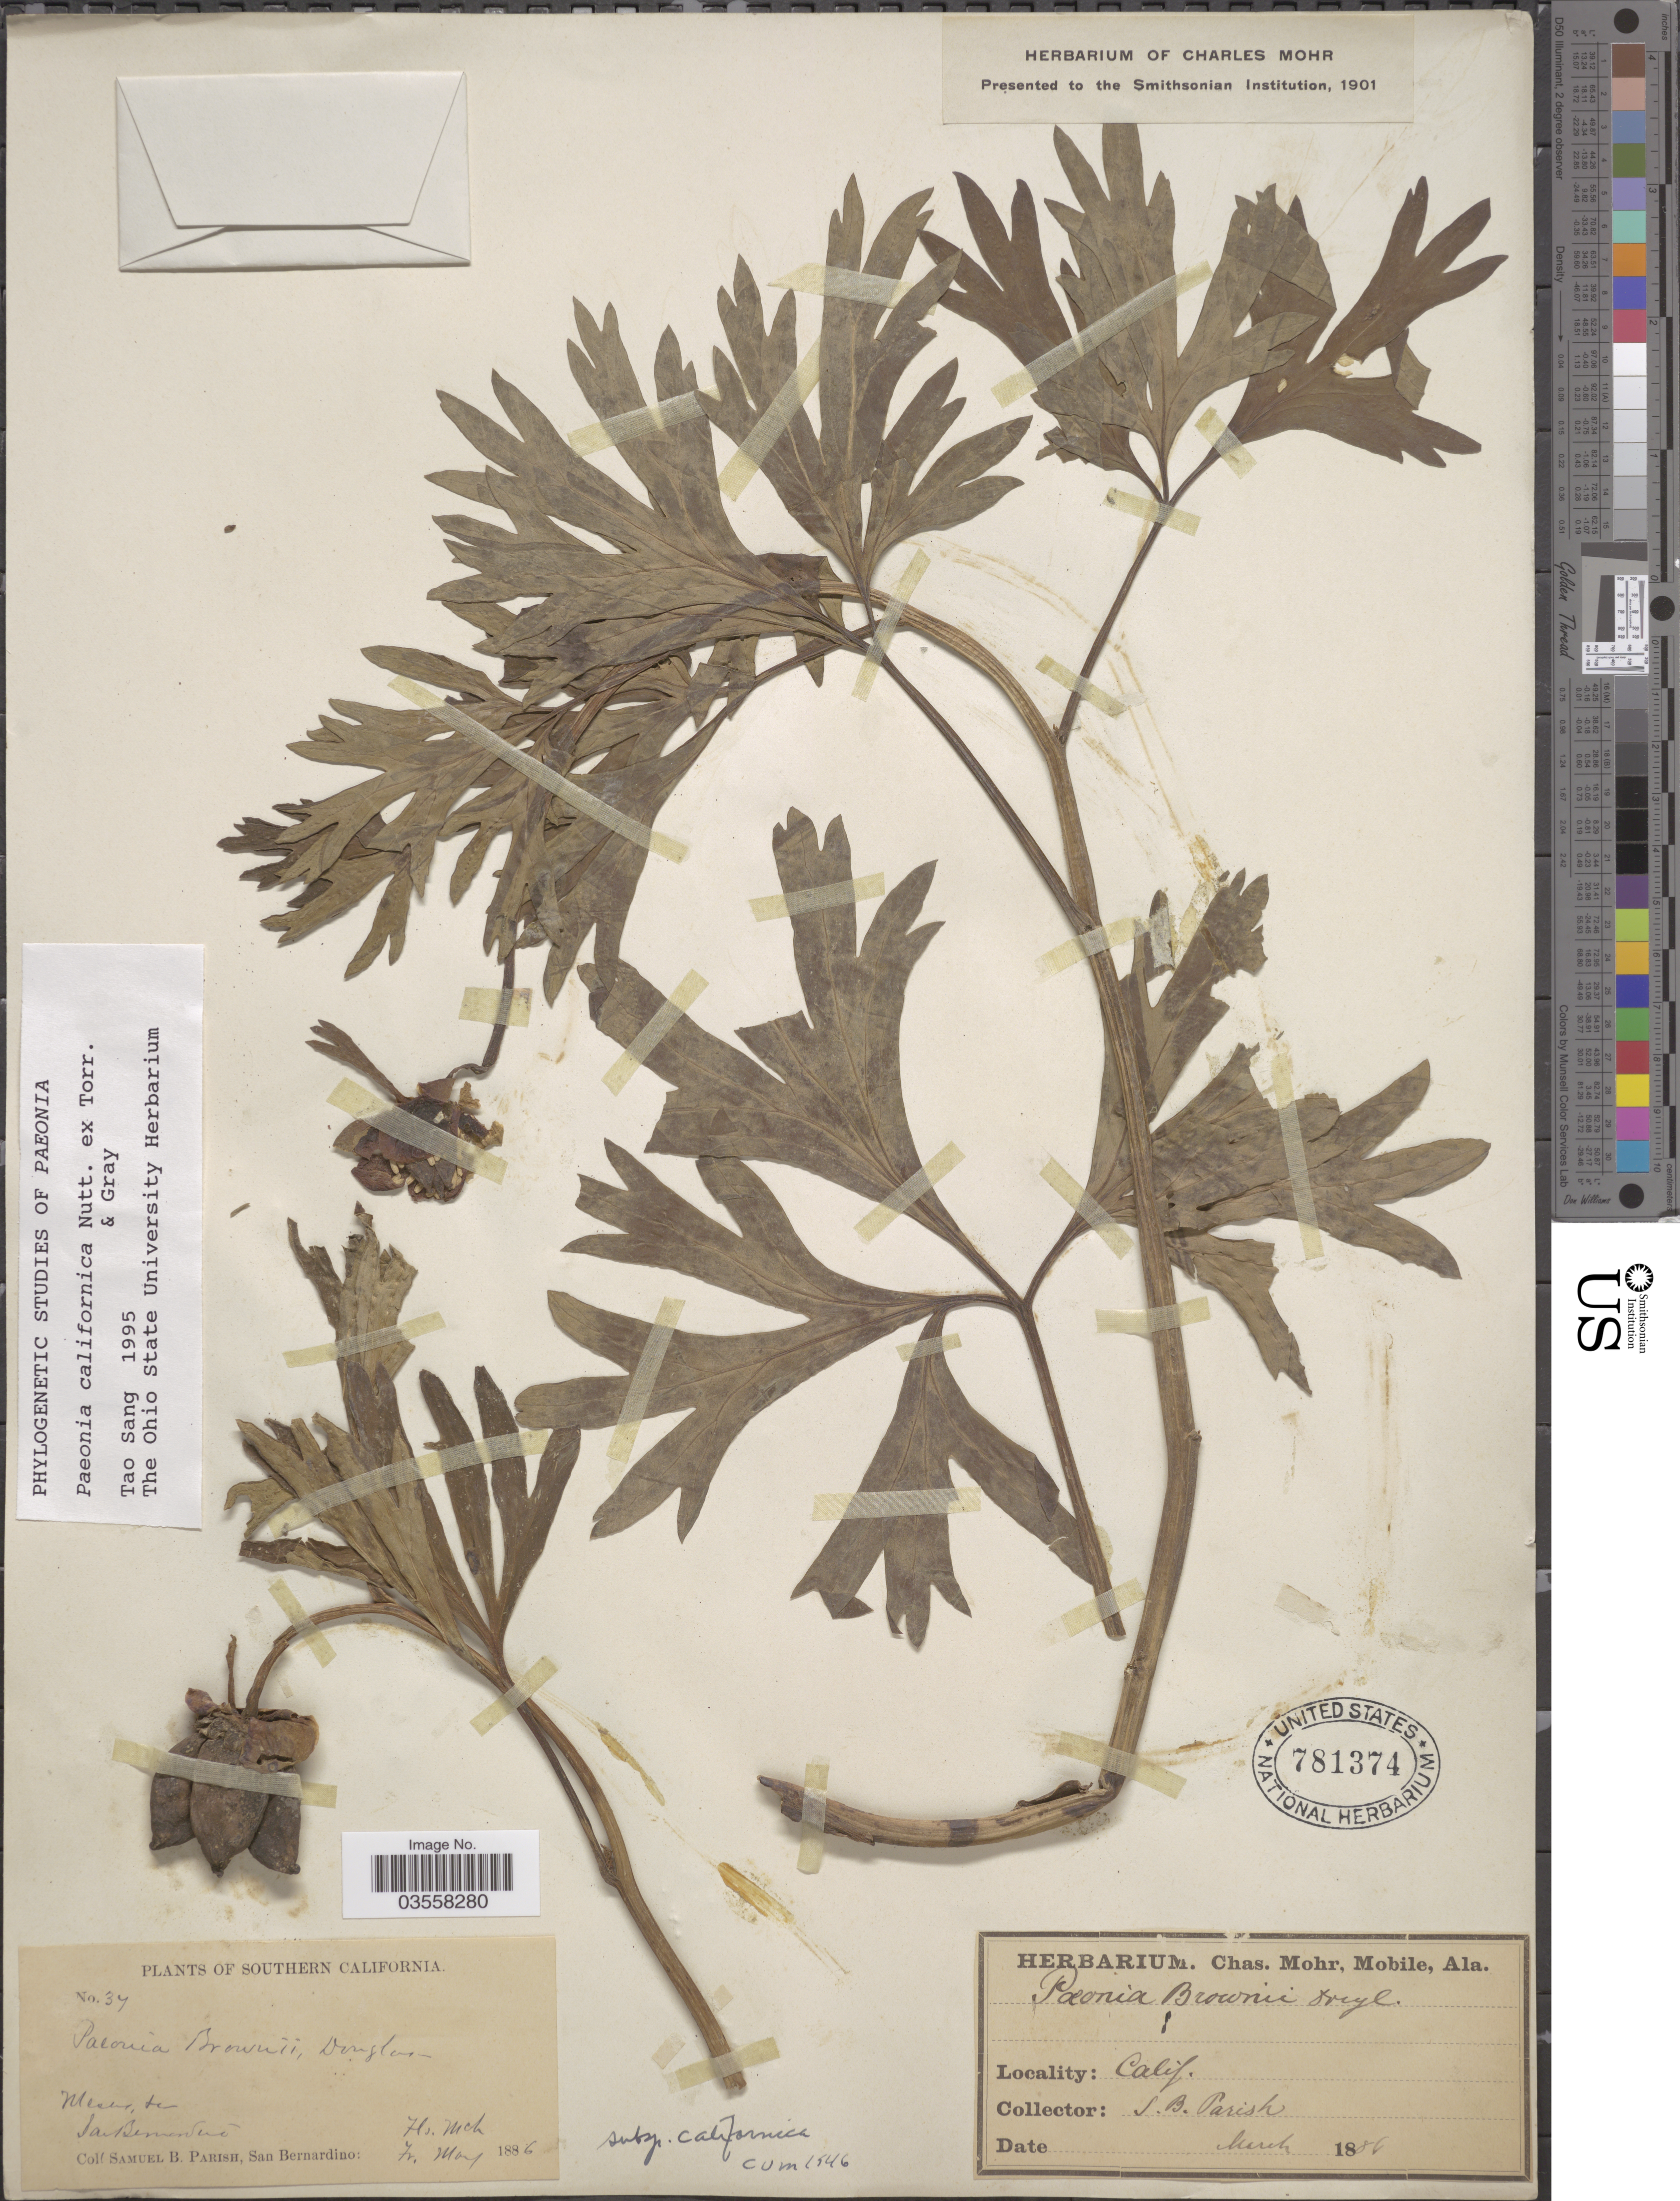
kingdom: Plantae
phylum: Tracheophyta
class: Magnoliopsida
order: Saxifragales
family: Paeoniaceae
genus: Paeonia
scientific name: Paeonia californica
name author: Nutt. ex Torr. & A. Gray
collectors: S. B. Parish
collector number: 37*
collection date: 1886-03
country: United States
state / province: California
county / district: San Bernardino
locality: Southern California. San Bernardino.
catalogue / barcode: US 781374